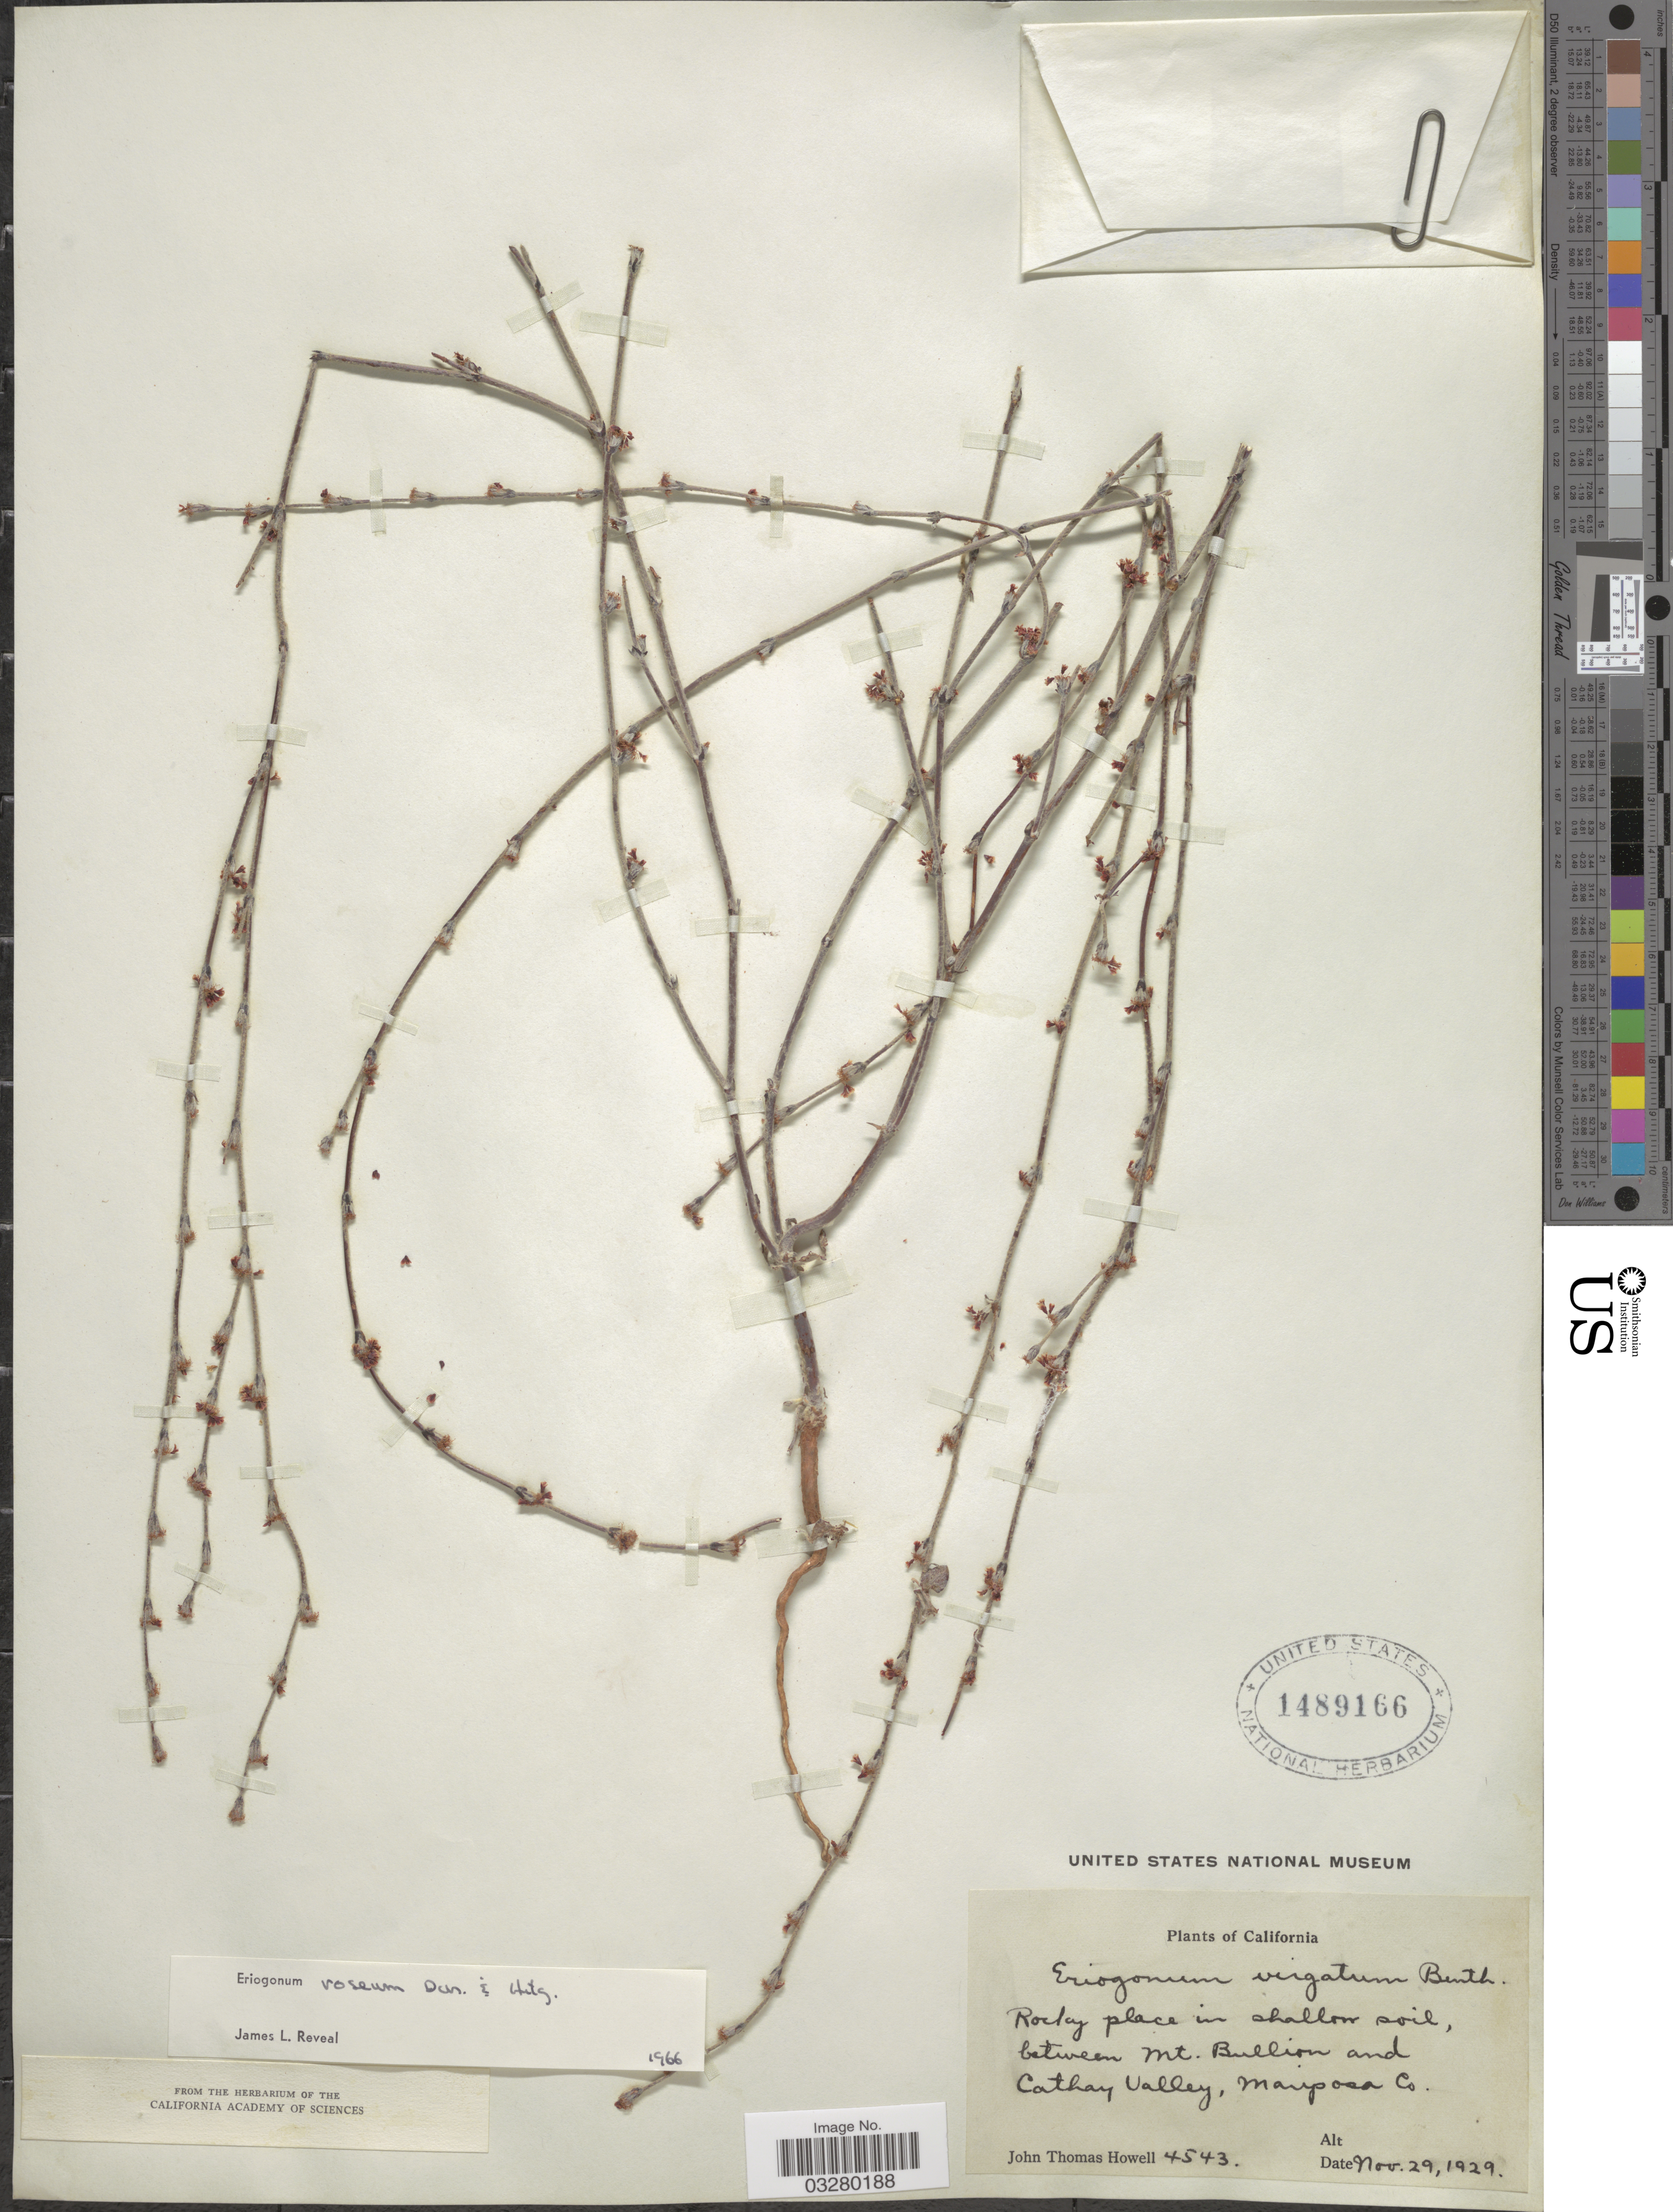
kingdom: Plantae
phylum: Tracheophyta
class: Magnoliopsida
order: Caryophyllales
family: Polygonaceae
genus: Eriogonum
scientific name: Eriogonum roseum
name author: Durand & Hilg.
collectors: J. T. Howell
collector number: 4543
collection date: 1929-11-29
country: United States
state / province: California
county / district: Mariposa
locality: Rocky place in shallow soil, between Mt. Bullion and Cathay Valley, Mariposa Co.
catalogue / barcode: US 1489166